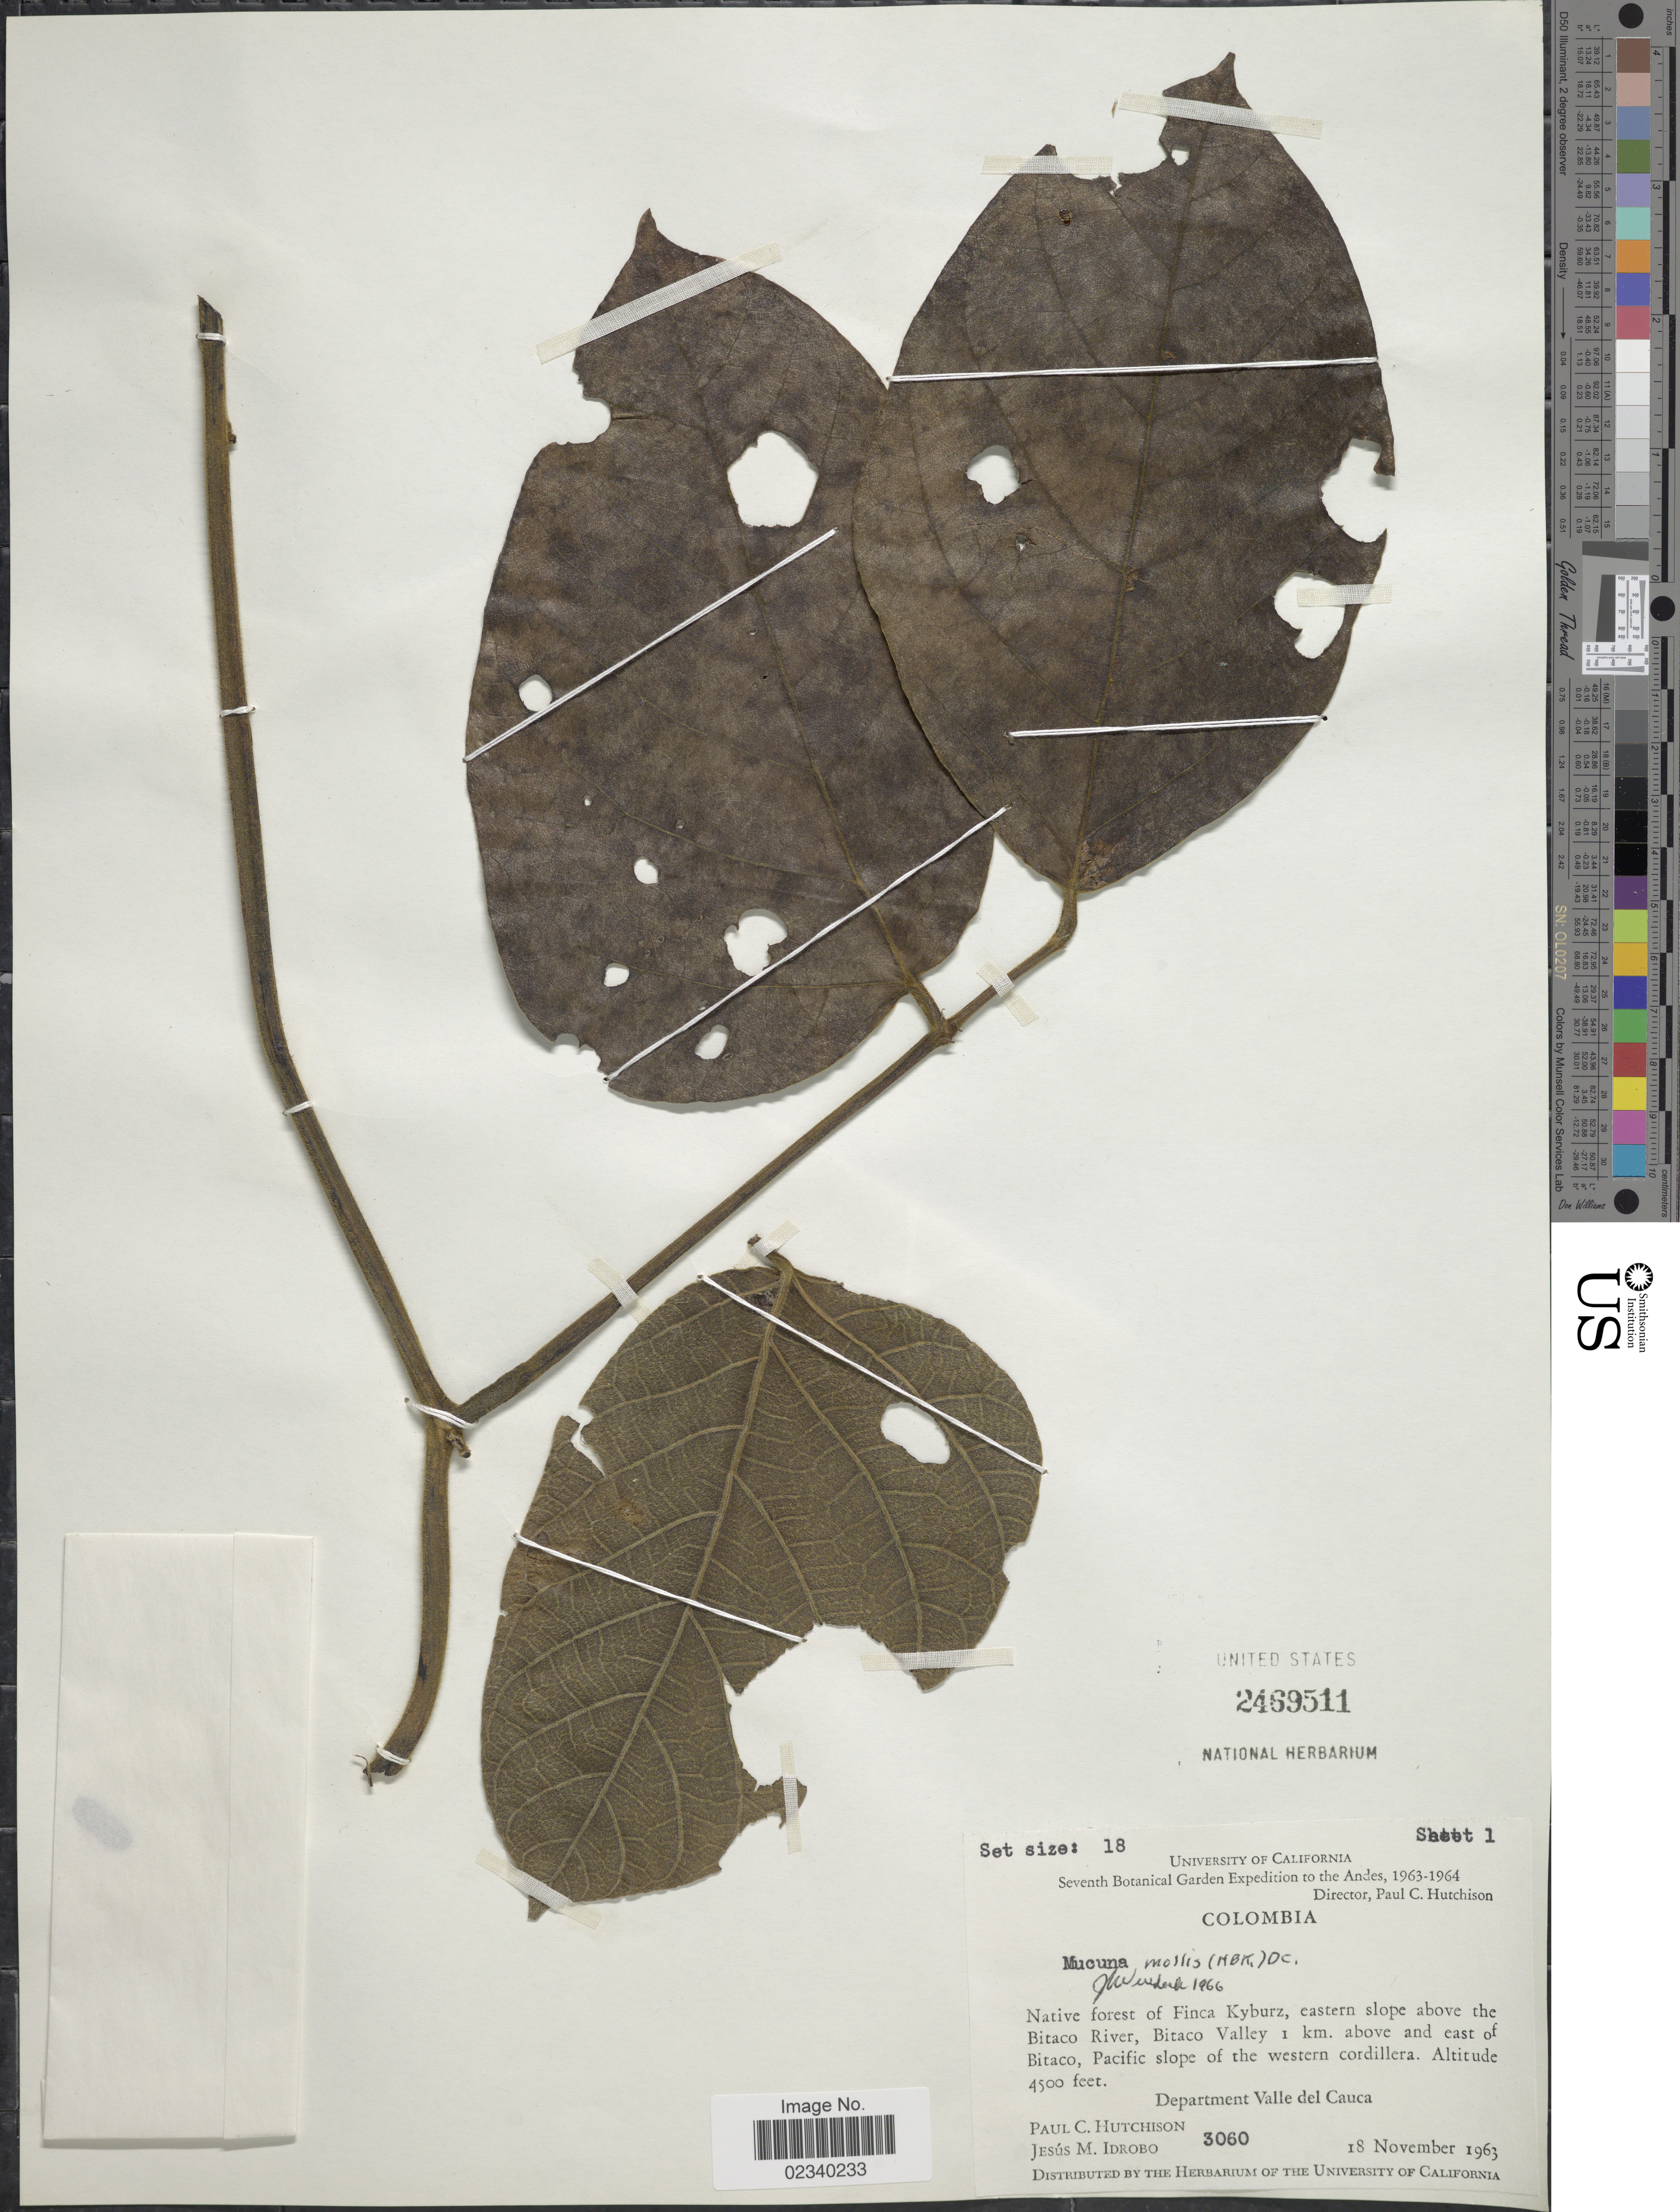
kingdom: Plantae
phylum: Tracheophyta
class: Magnoliopsida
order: Fabales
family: Fabaceae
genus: Mucuna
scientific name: Mucuna mollis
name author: (Kunth) DC.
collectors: P. C. Hutchison & J. M. Idrobo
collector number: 3060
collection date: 1963-11-18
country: Colombia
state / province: Valle del Cauca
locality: Native forest of Finca Kyburz, eastern slope above the Bitaco River, Bitaco Valley 1 km. above and east of Bitaco, Pacific slope of the western cordillera. Department Valle Del Cauca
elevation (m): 1372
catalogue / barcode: US 2469511